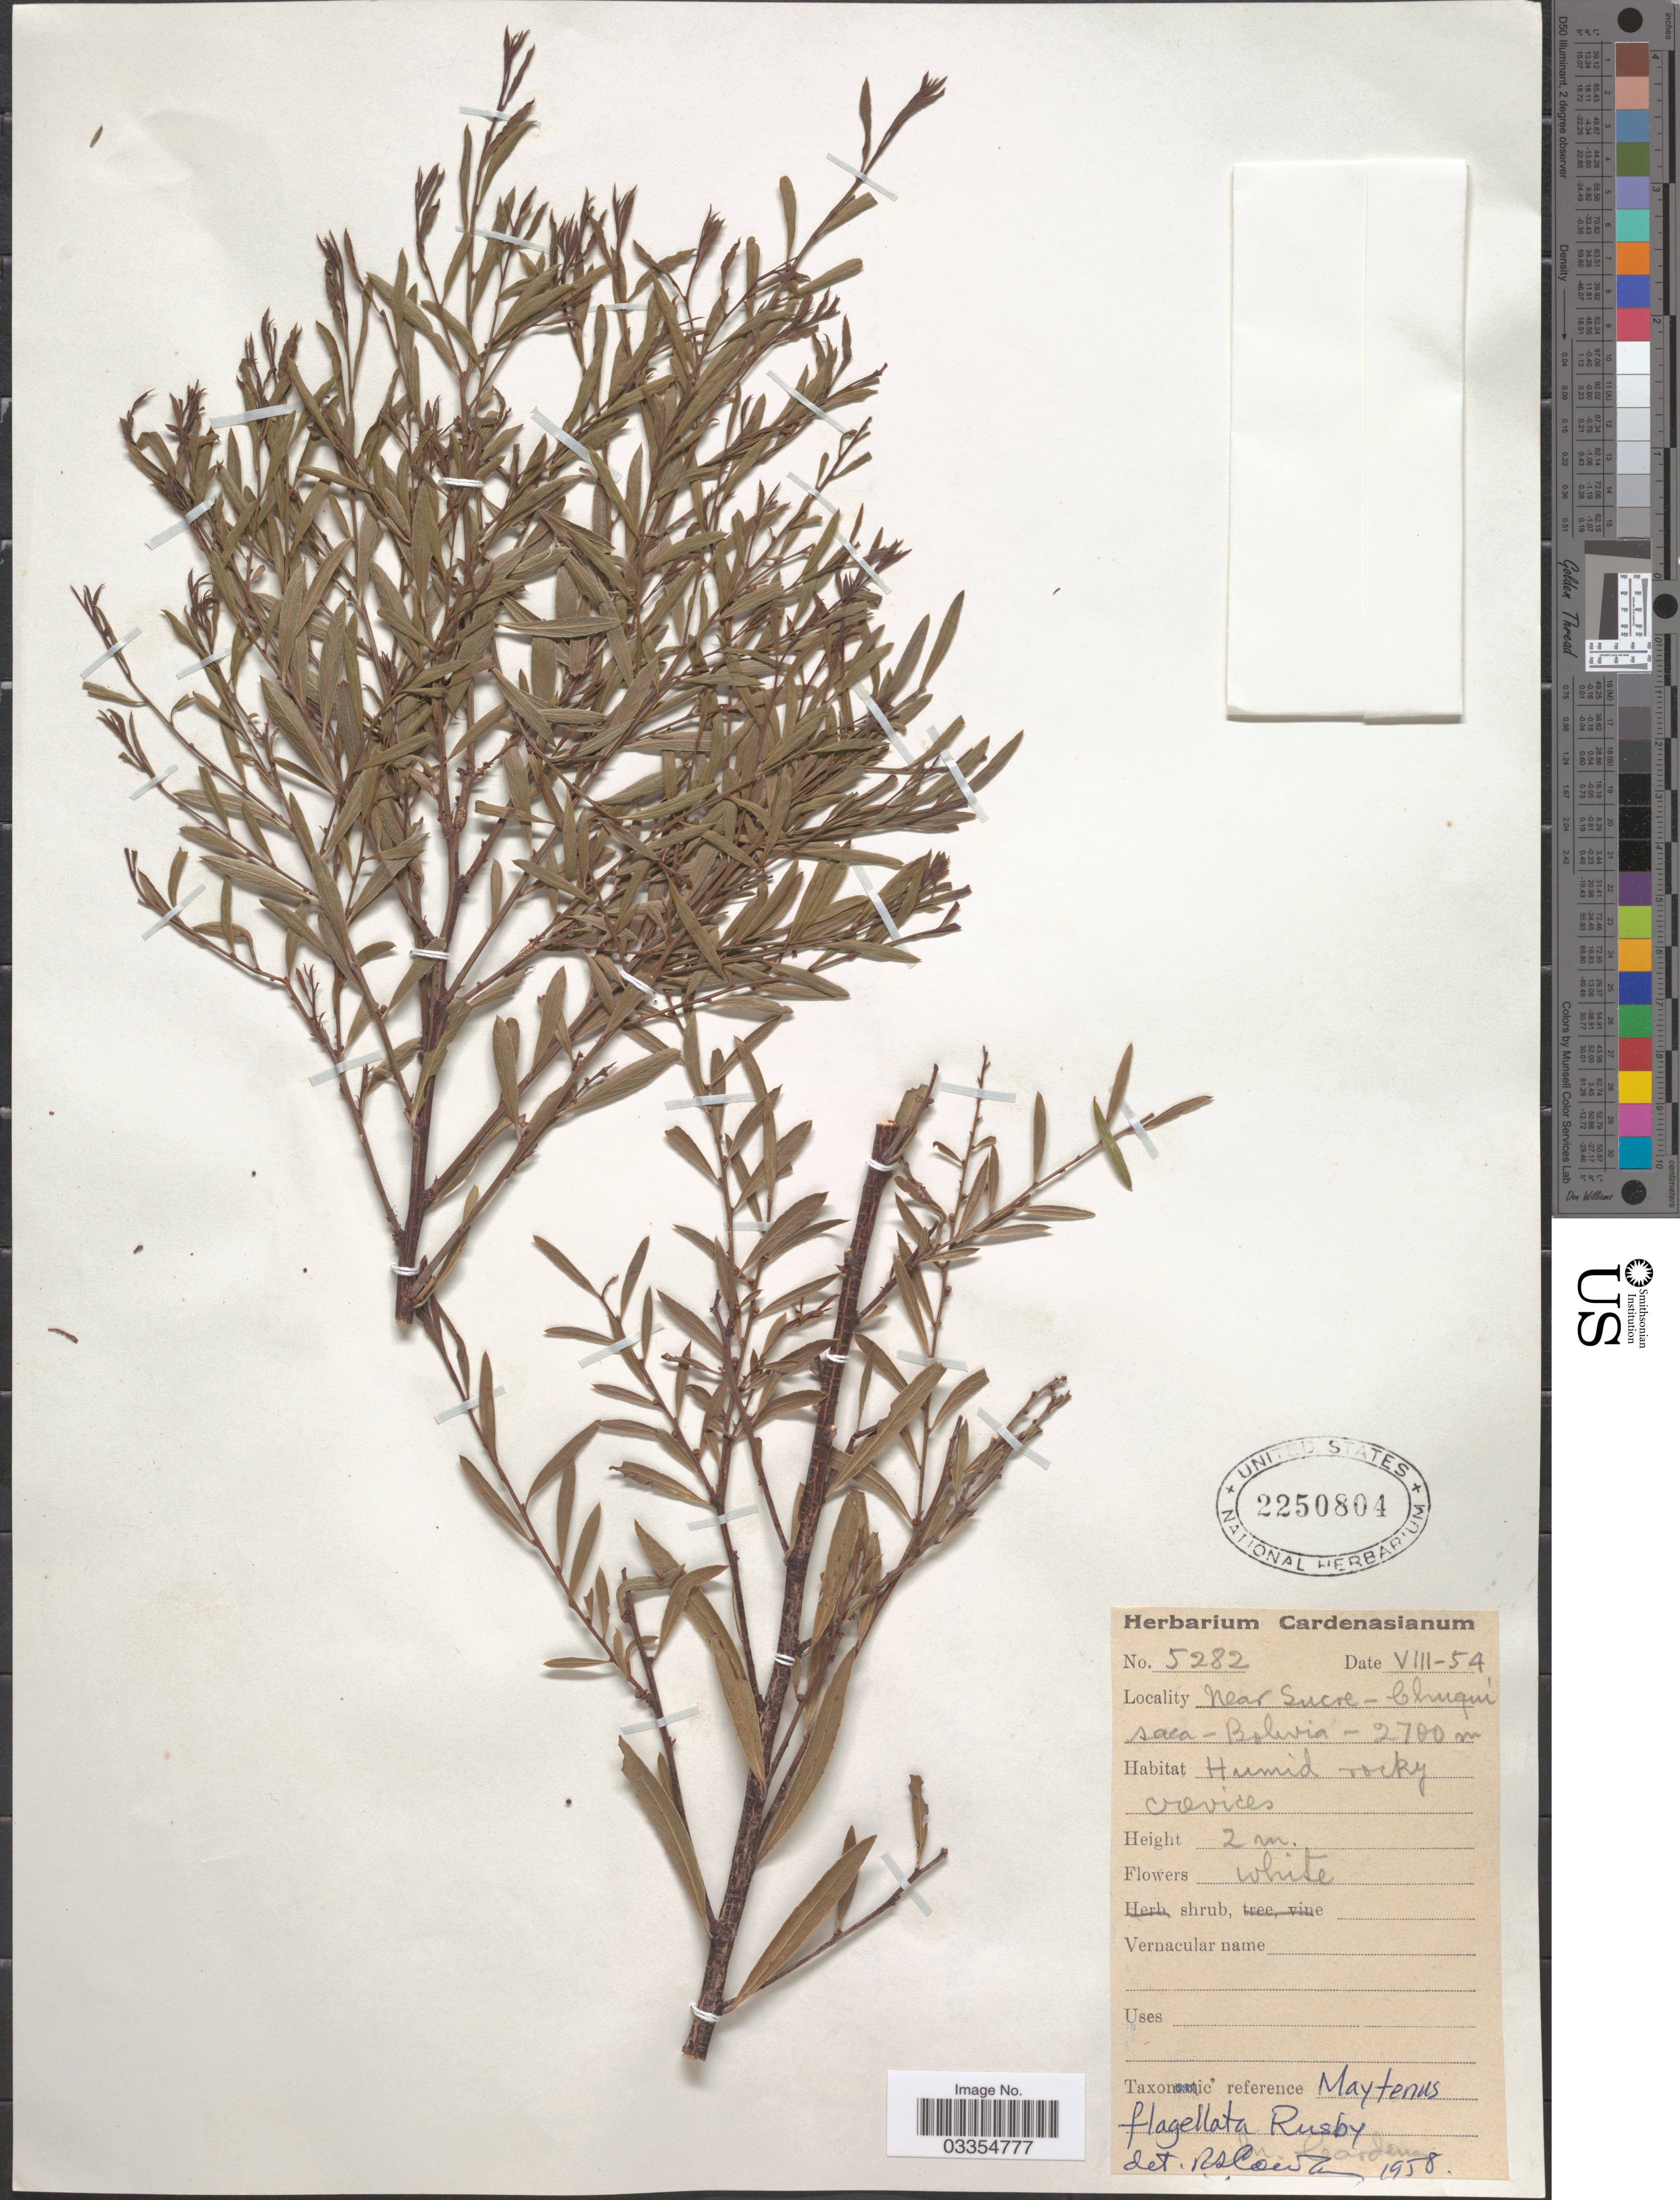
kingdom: Plantae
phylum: Tracheophyta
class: Magnoliopsida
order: Celastrales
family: Celastraceae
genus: Maytenus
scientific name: Maytenus flagellata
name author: Rusby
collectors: M. Cárdenas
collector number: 5282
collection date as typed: Transcribed d/m/y: /8/54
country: Bolivia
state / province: Chuquisaca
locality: Near Sucre - Chuquisaca.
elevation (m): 2700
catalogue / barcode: US 2250804